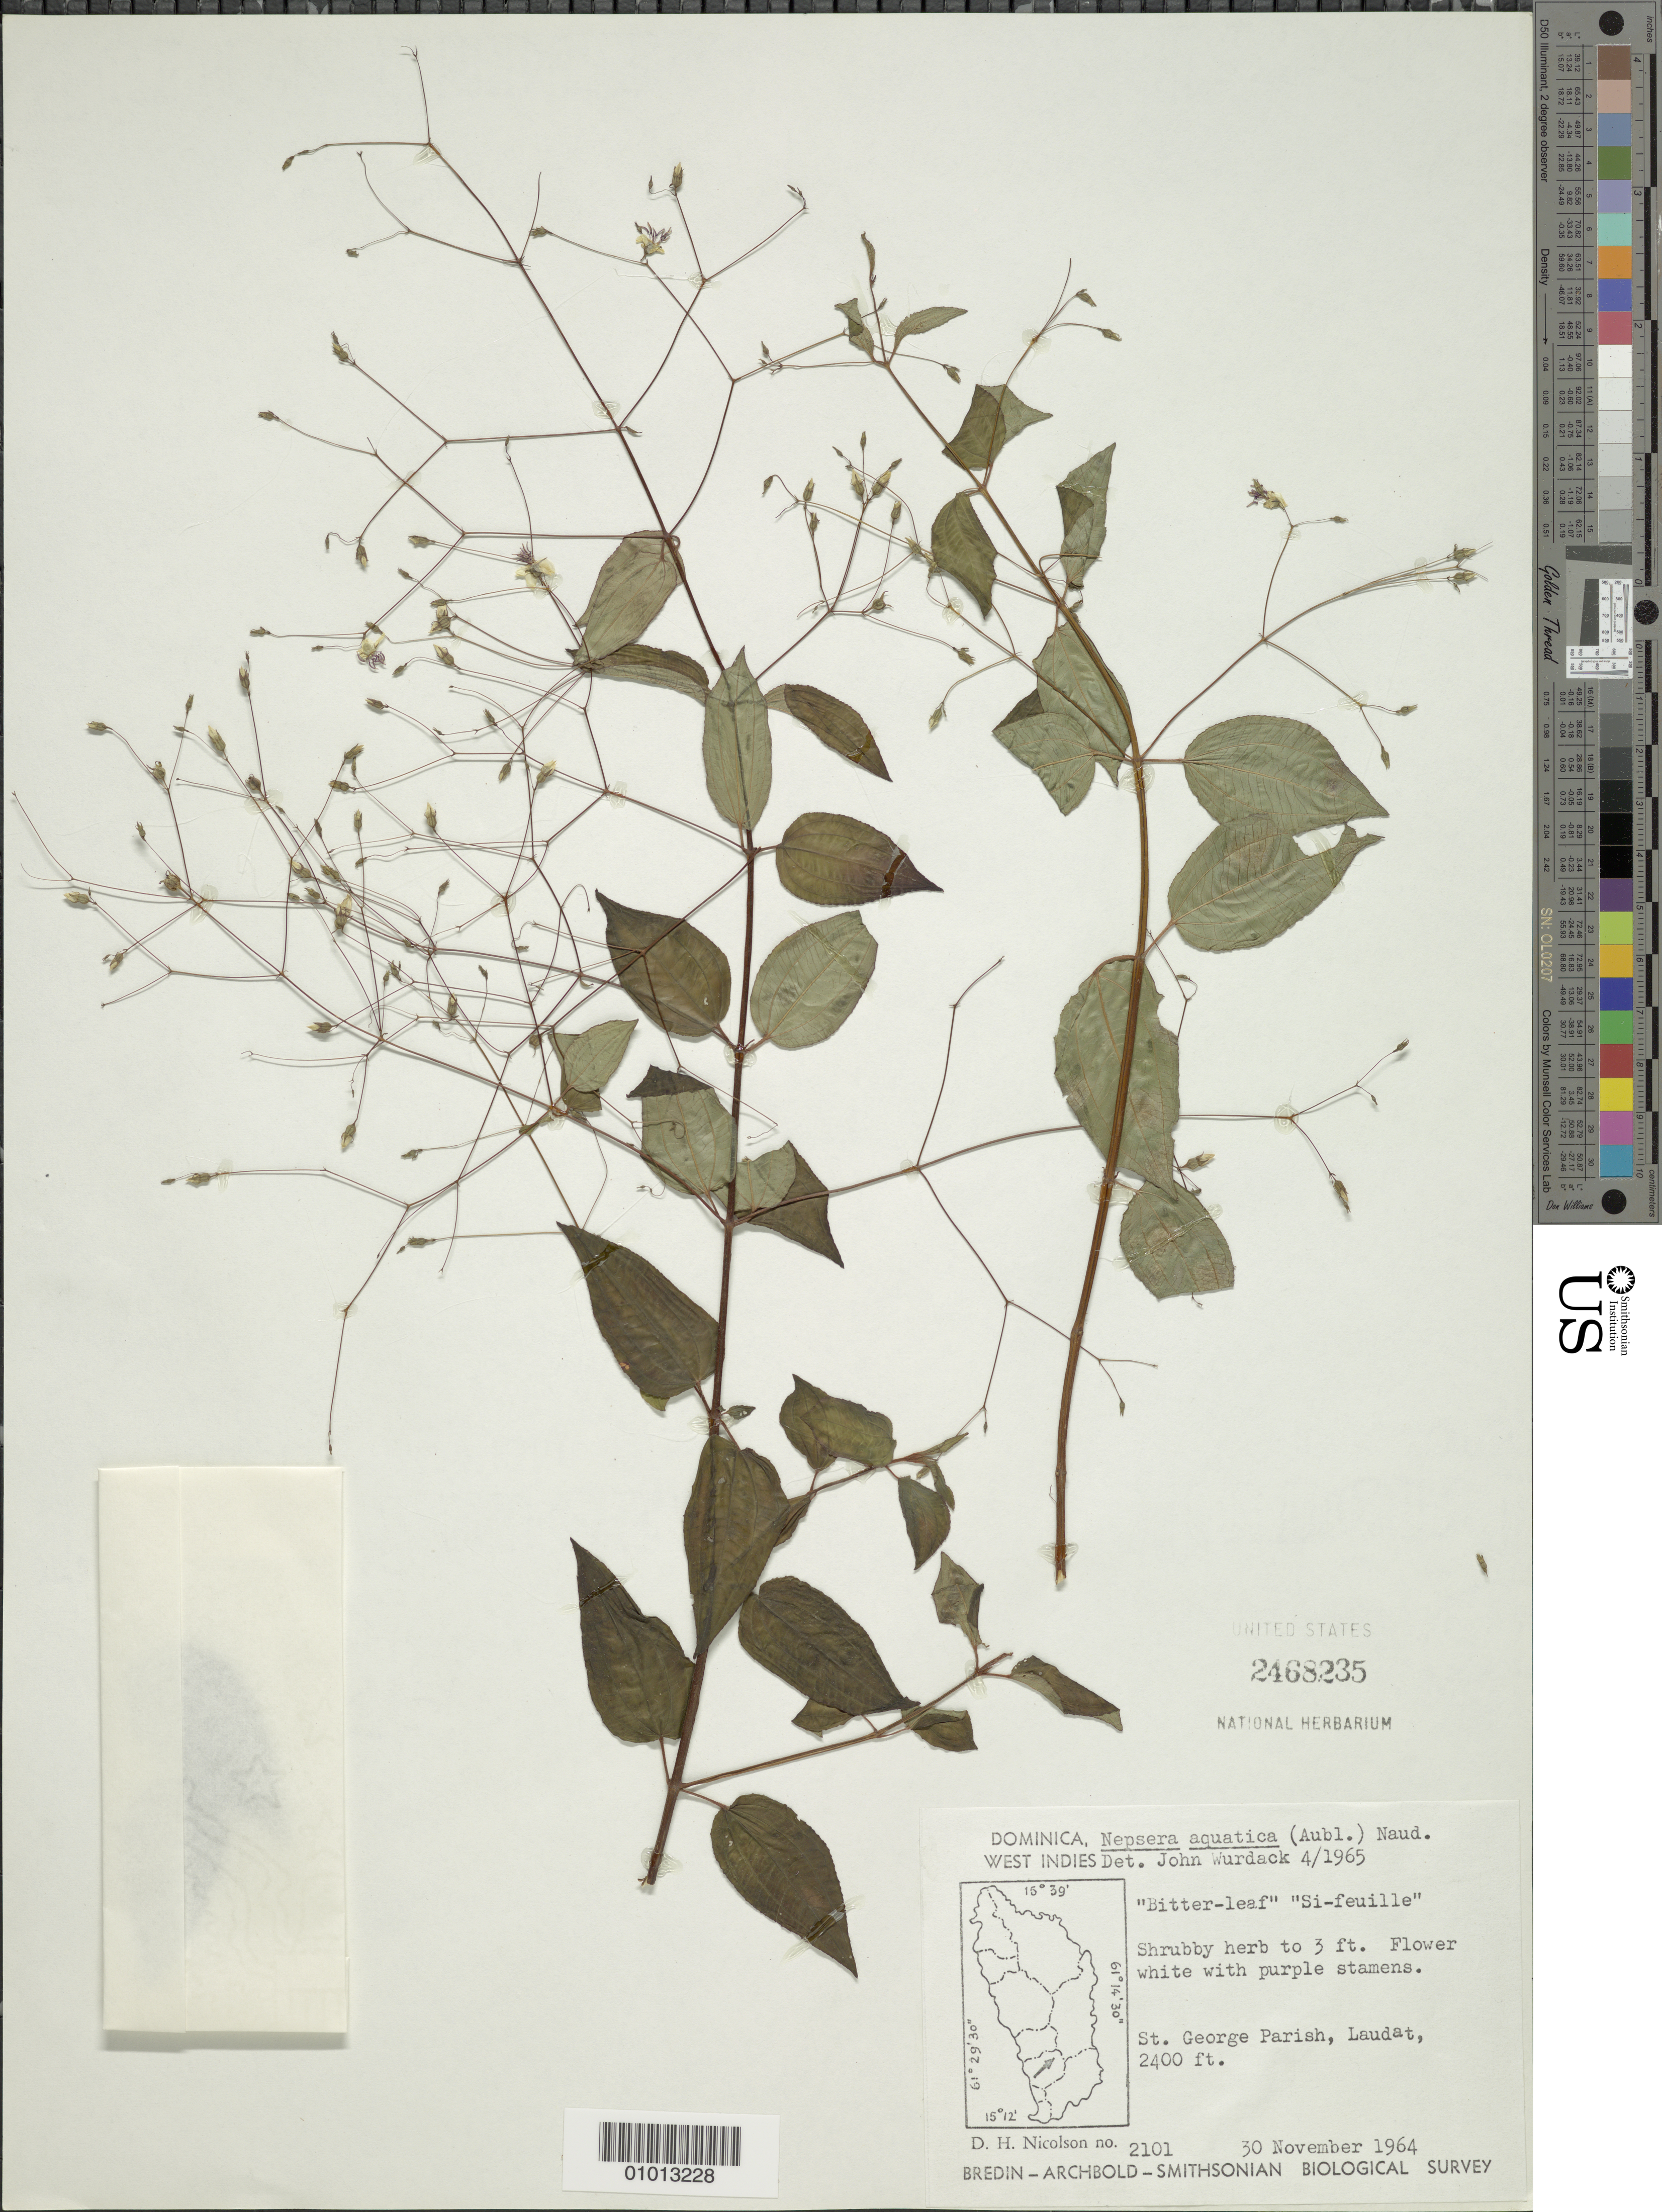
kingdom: Plantae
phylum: Tracheophyta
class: Magnoliopsida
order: Myrtales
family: Melastomataceae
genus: Nepsera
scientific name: Nepsera aquatica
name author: (Aubl.) Naudin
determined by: Wurdack, John J., (US), US (UNITED STATES)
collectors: D. H. Nicolson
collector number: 2101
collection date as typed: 30 Nov 1964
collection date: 1964-11-30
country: Dominica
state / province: St. George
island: Dominica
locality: Laudat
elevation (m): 732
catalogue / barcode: US 2468235